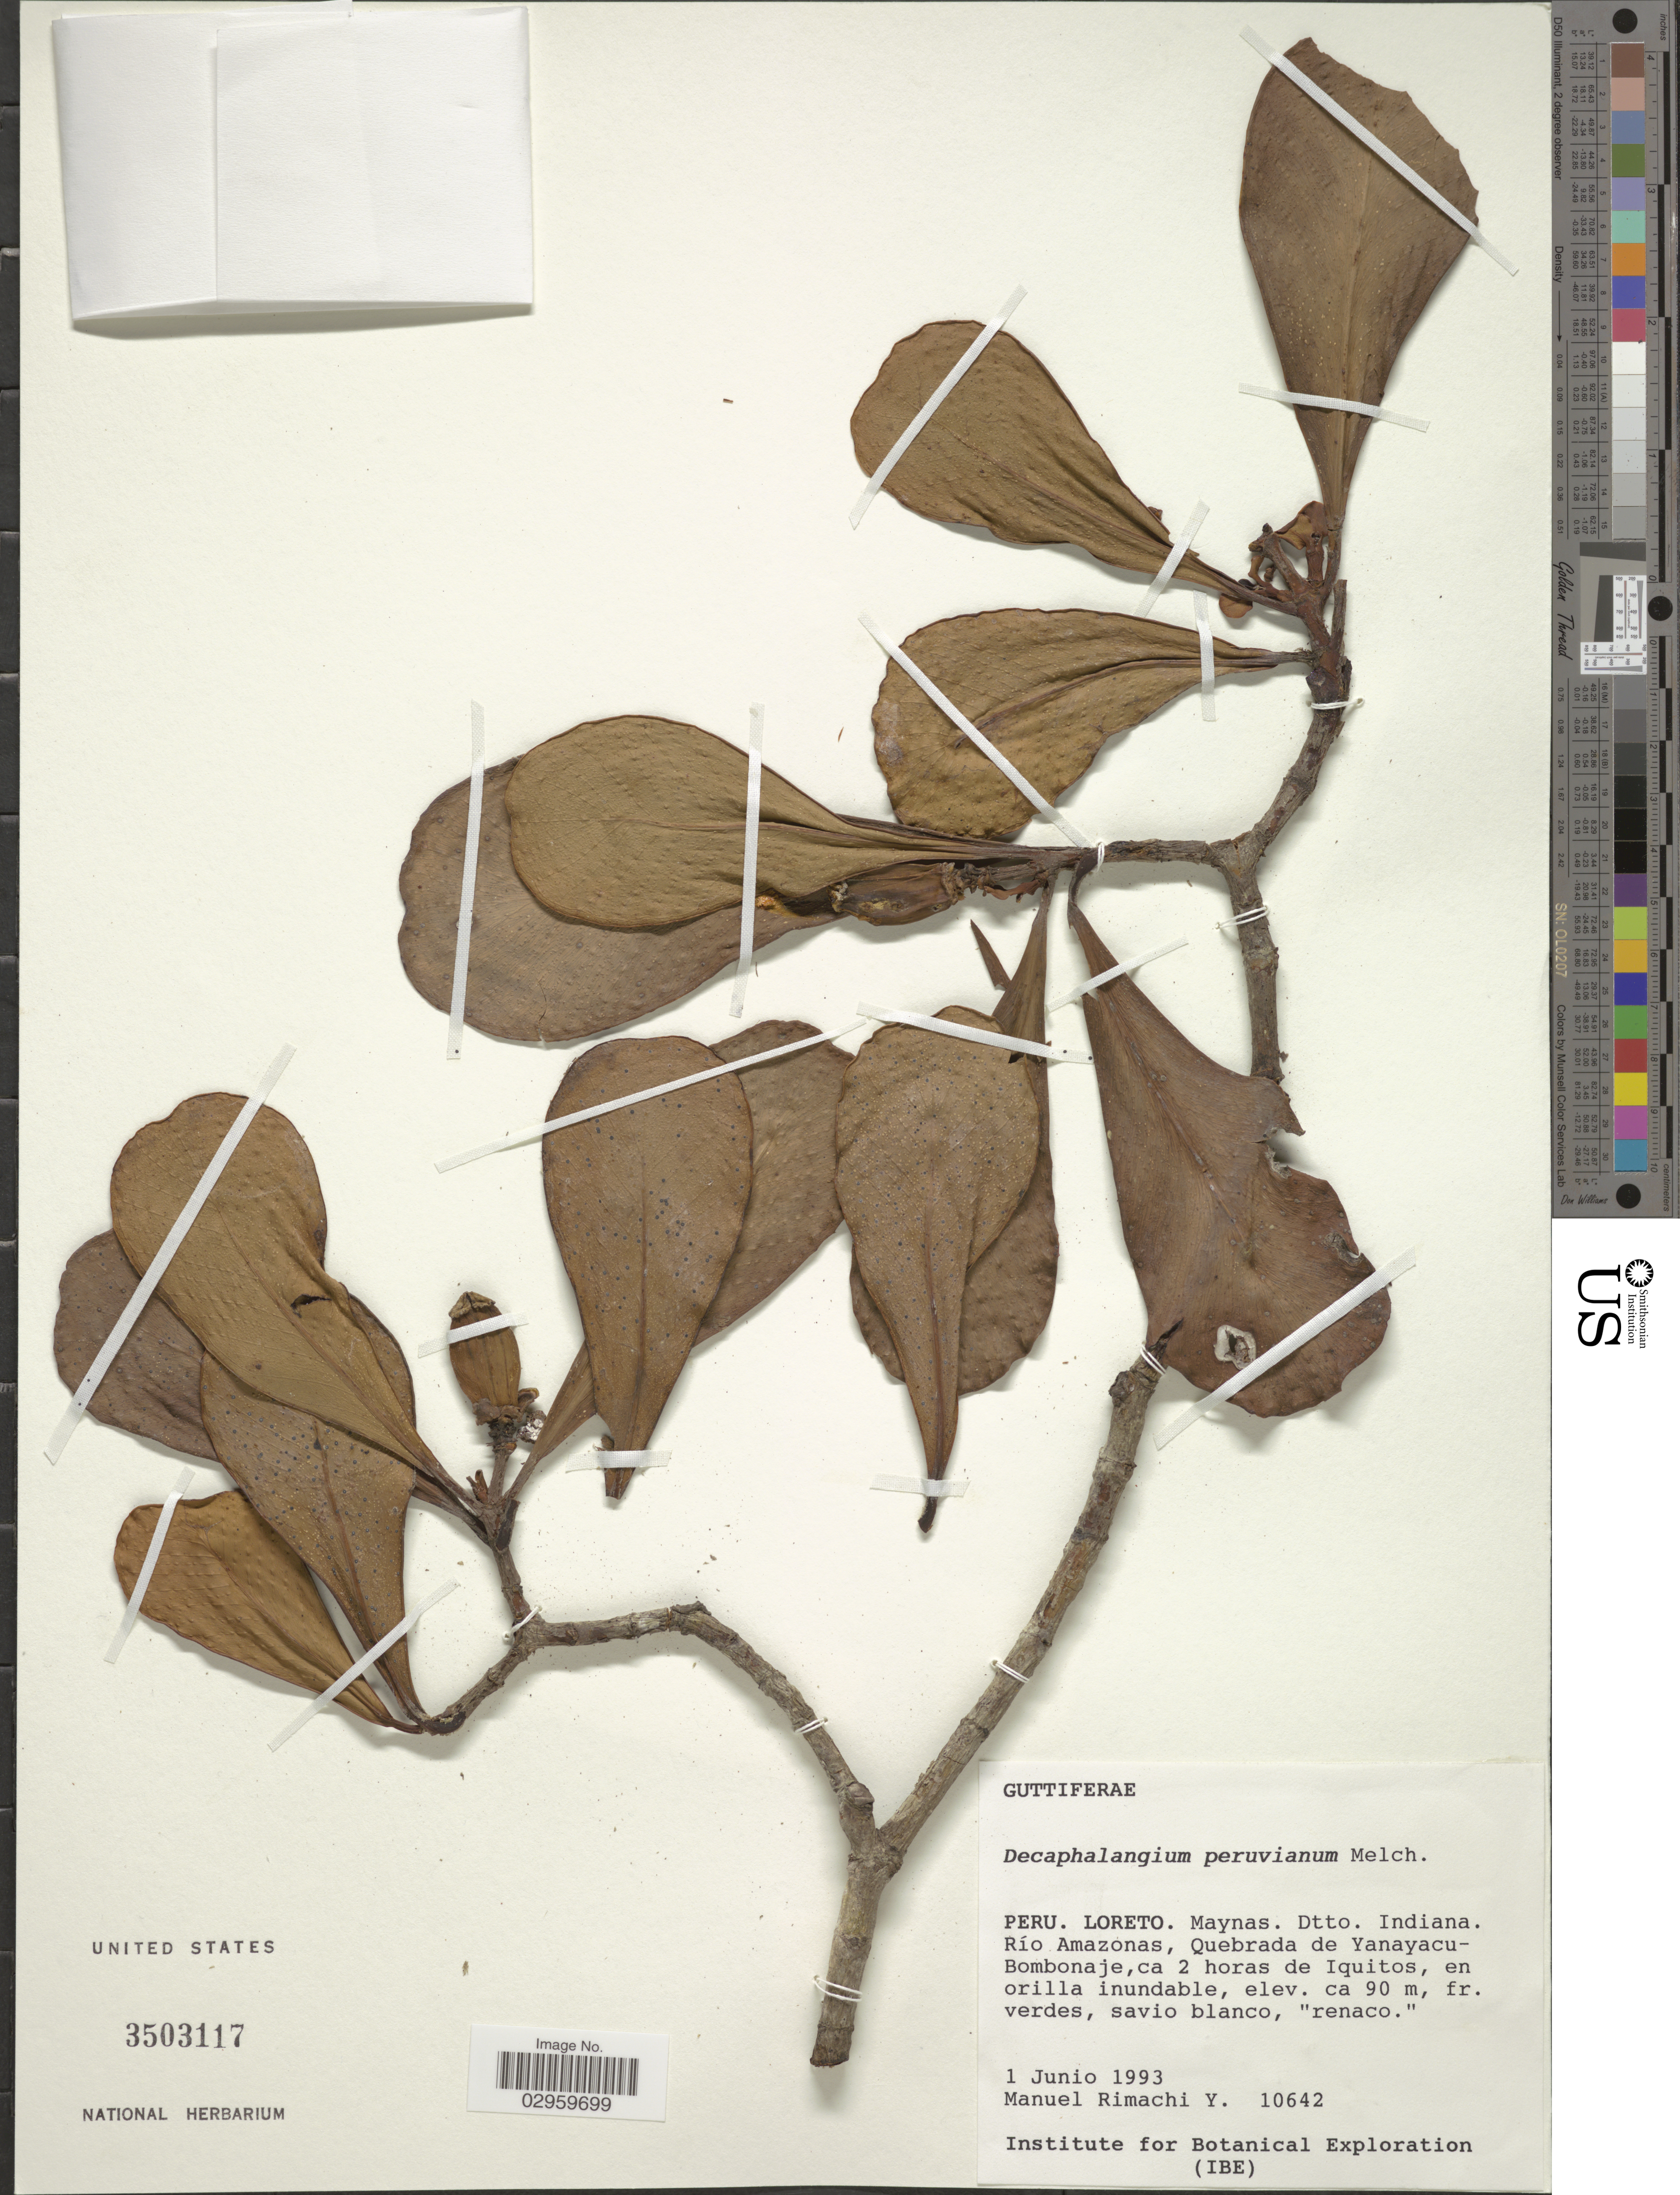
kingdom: Plantae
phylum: Tracheophyta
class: Magnoliopsida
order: Malpighiales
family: Clusiaceae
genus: Clusia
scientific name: Clusia nigrolineata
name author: P.F. Stevens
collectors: M. Rimachi Y.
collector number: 10642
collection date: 1993-06-01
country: Peru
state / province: Loreto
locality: Maynas. Dtto. Indiana. Río Amazonas, Quebrada de Yanayacu-Bombonaje, ca 2 horas de Iquitos.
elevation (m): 90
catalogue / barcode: US 3503117